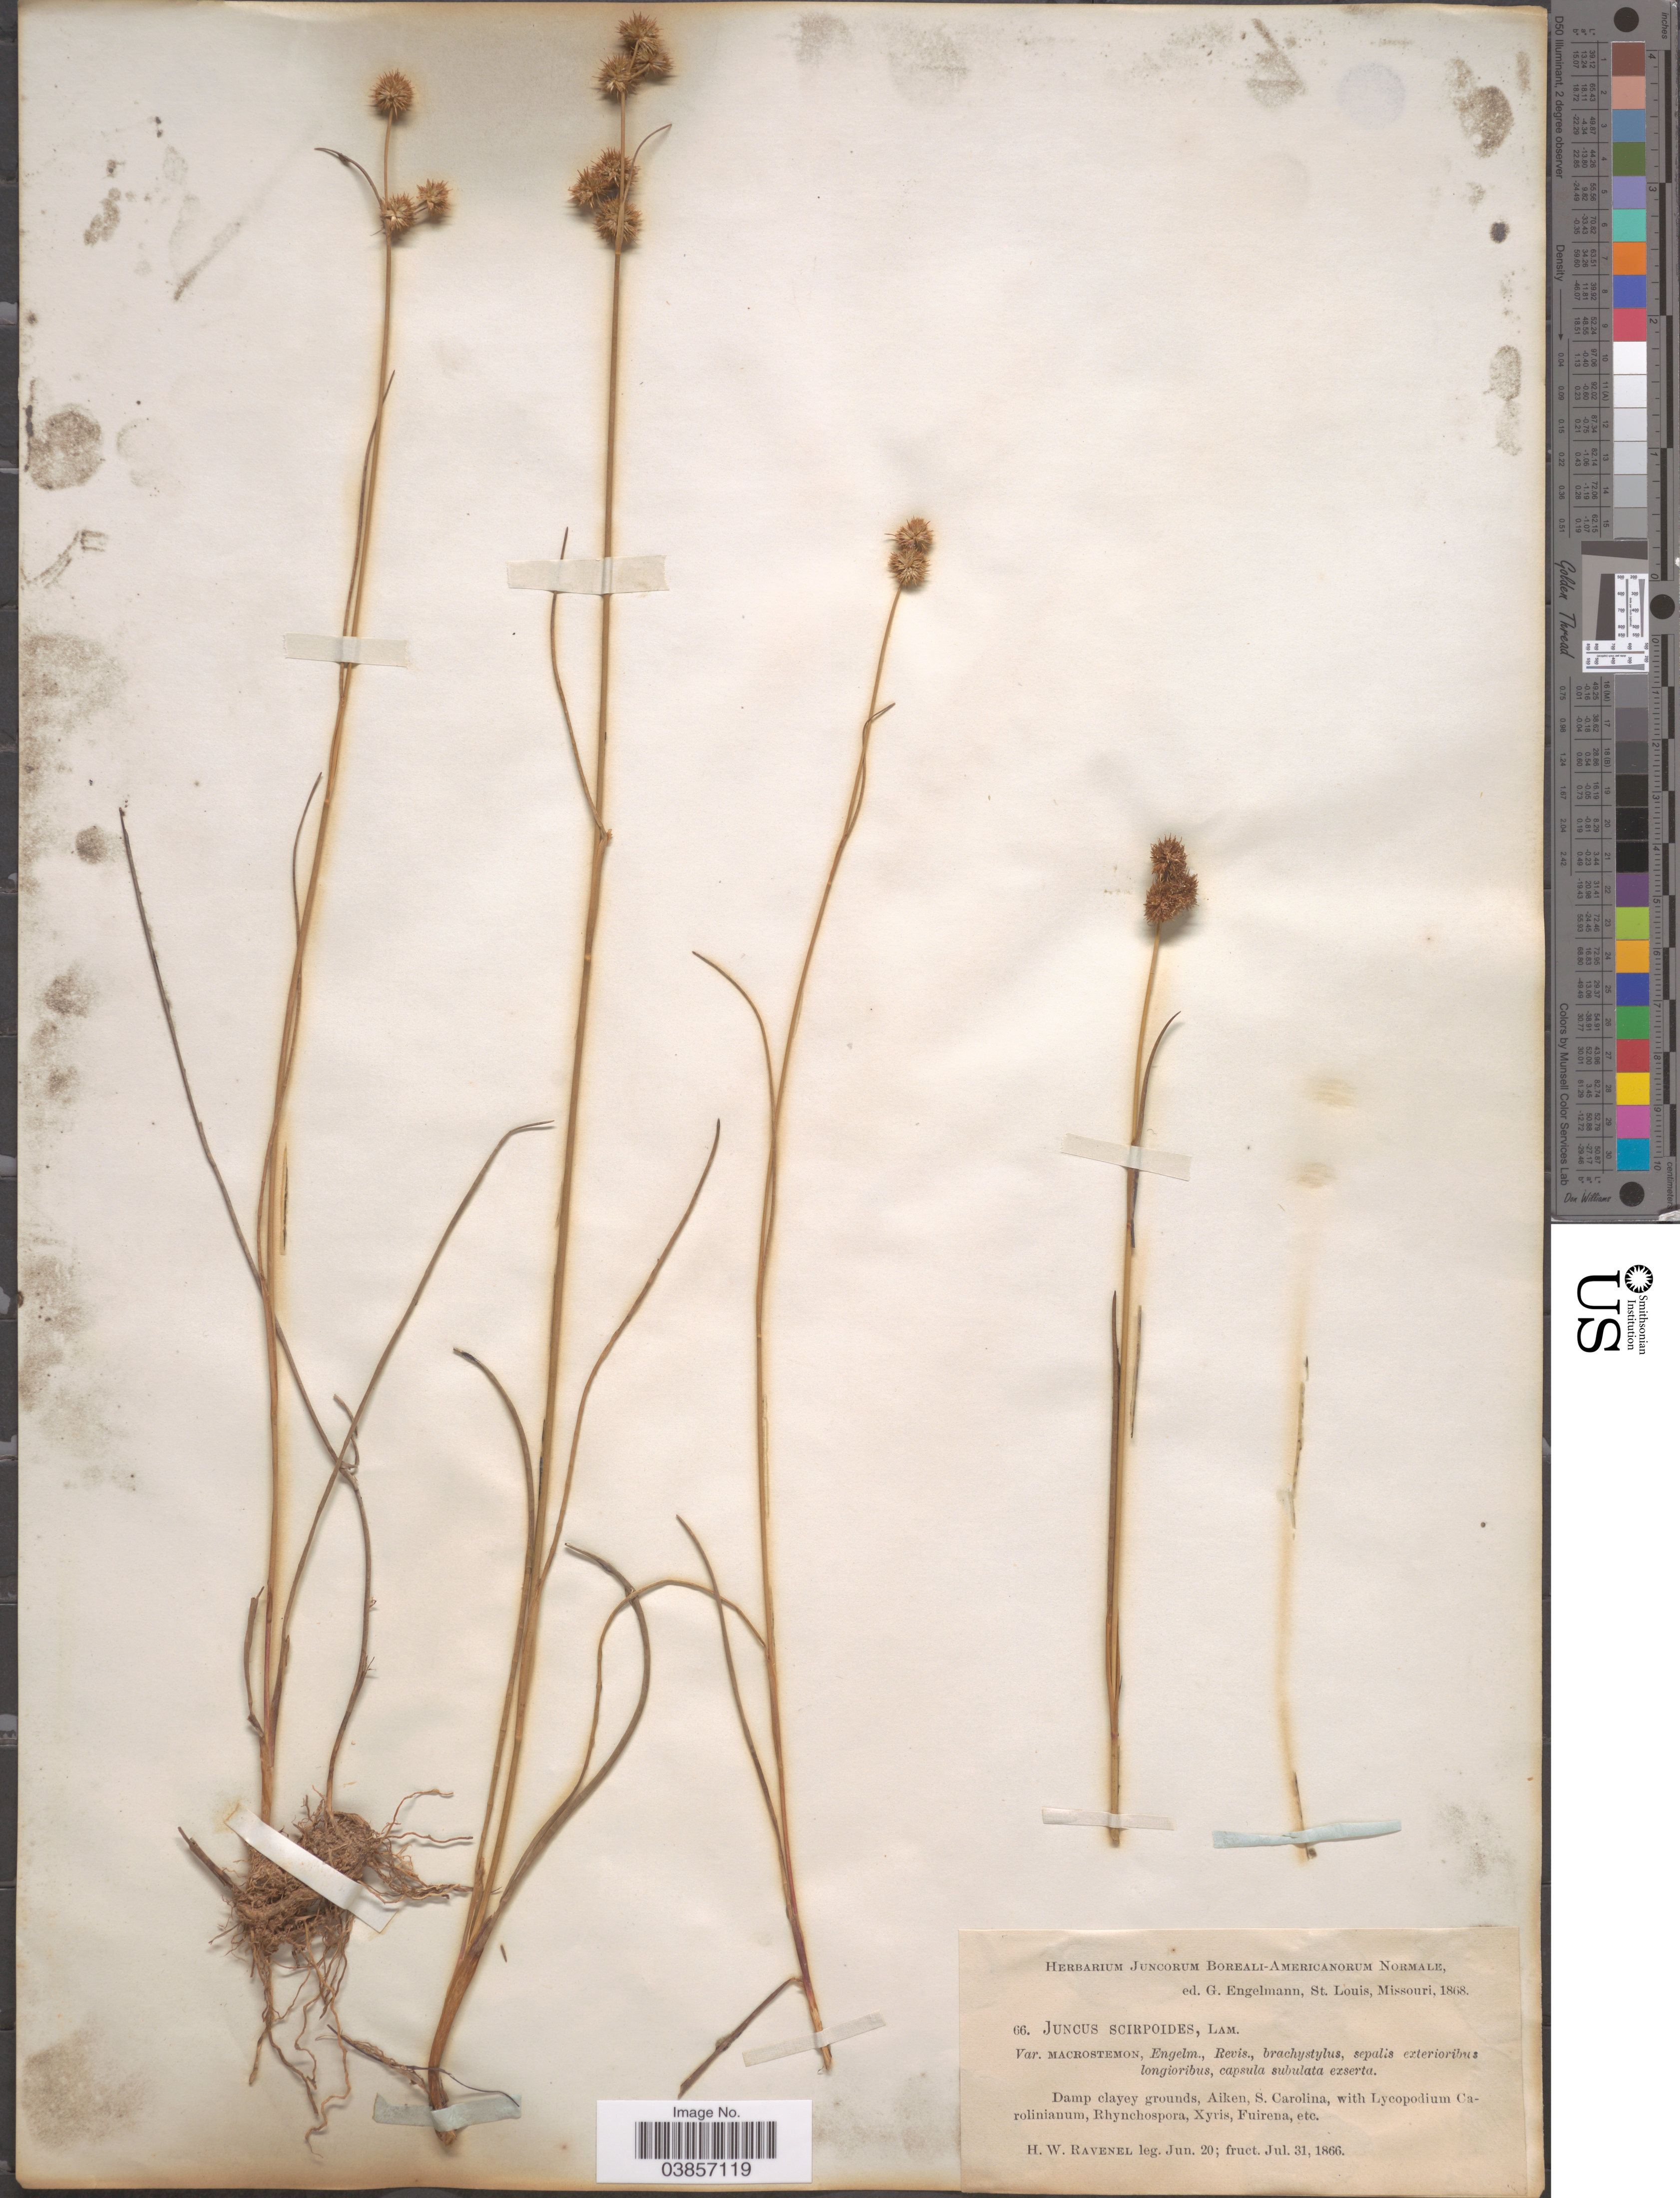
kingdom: Plantae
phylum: Tracheophyta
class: Liliopsida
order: Poales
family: Juncaceae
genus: Juncus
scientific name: Juncus scirpoides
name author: Lam.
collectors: H. Ravenel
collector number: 66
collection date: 1866-06-20/1866-07-31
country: United States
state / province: South Carolina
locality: Aiken, S. Carolina.